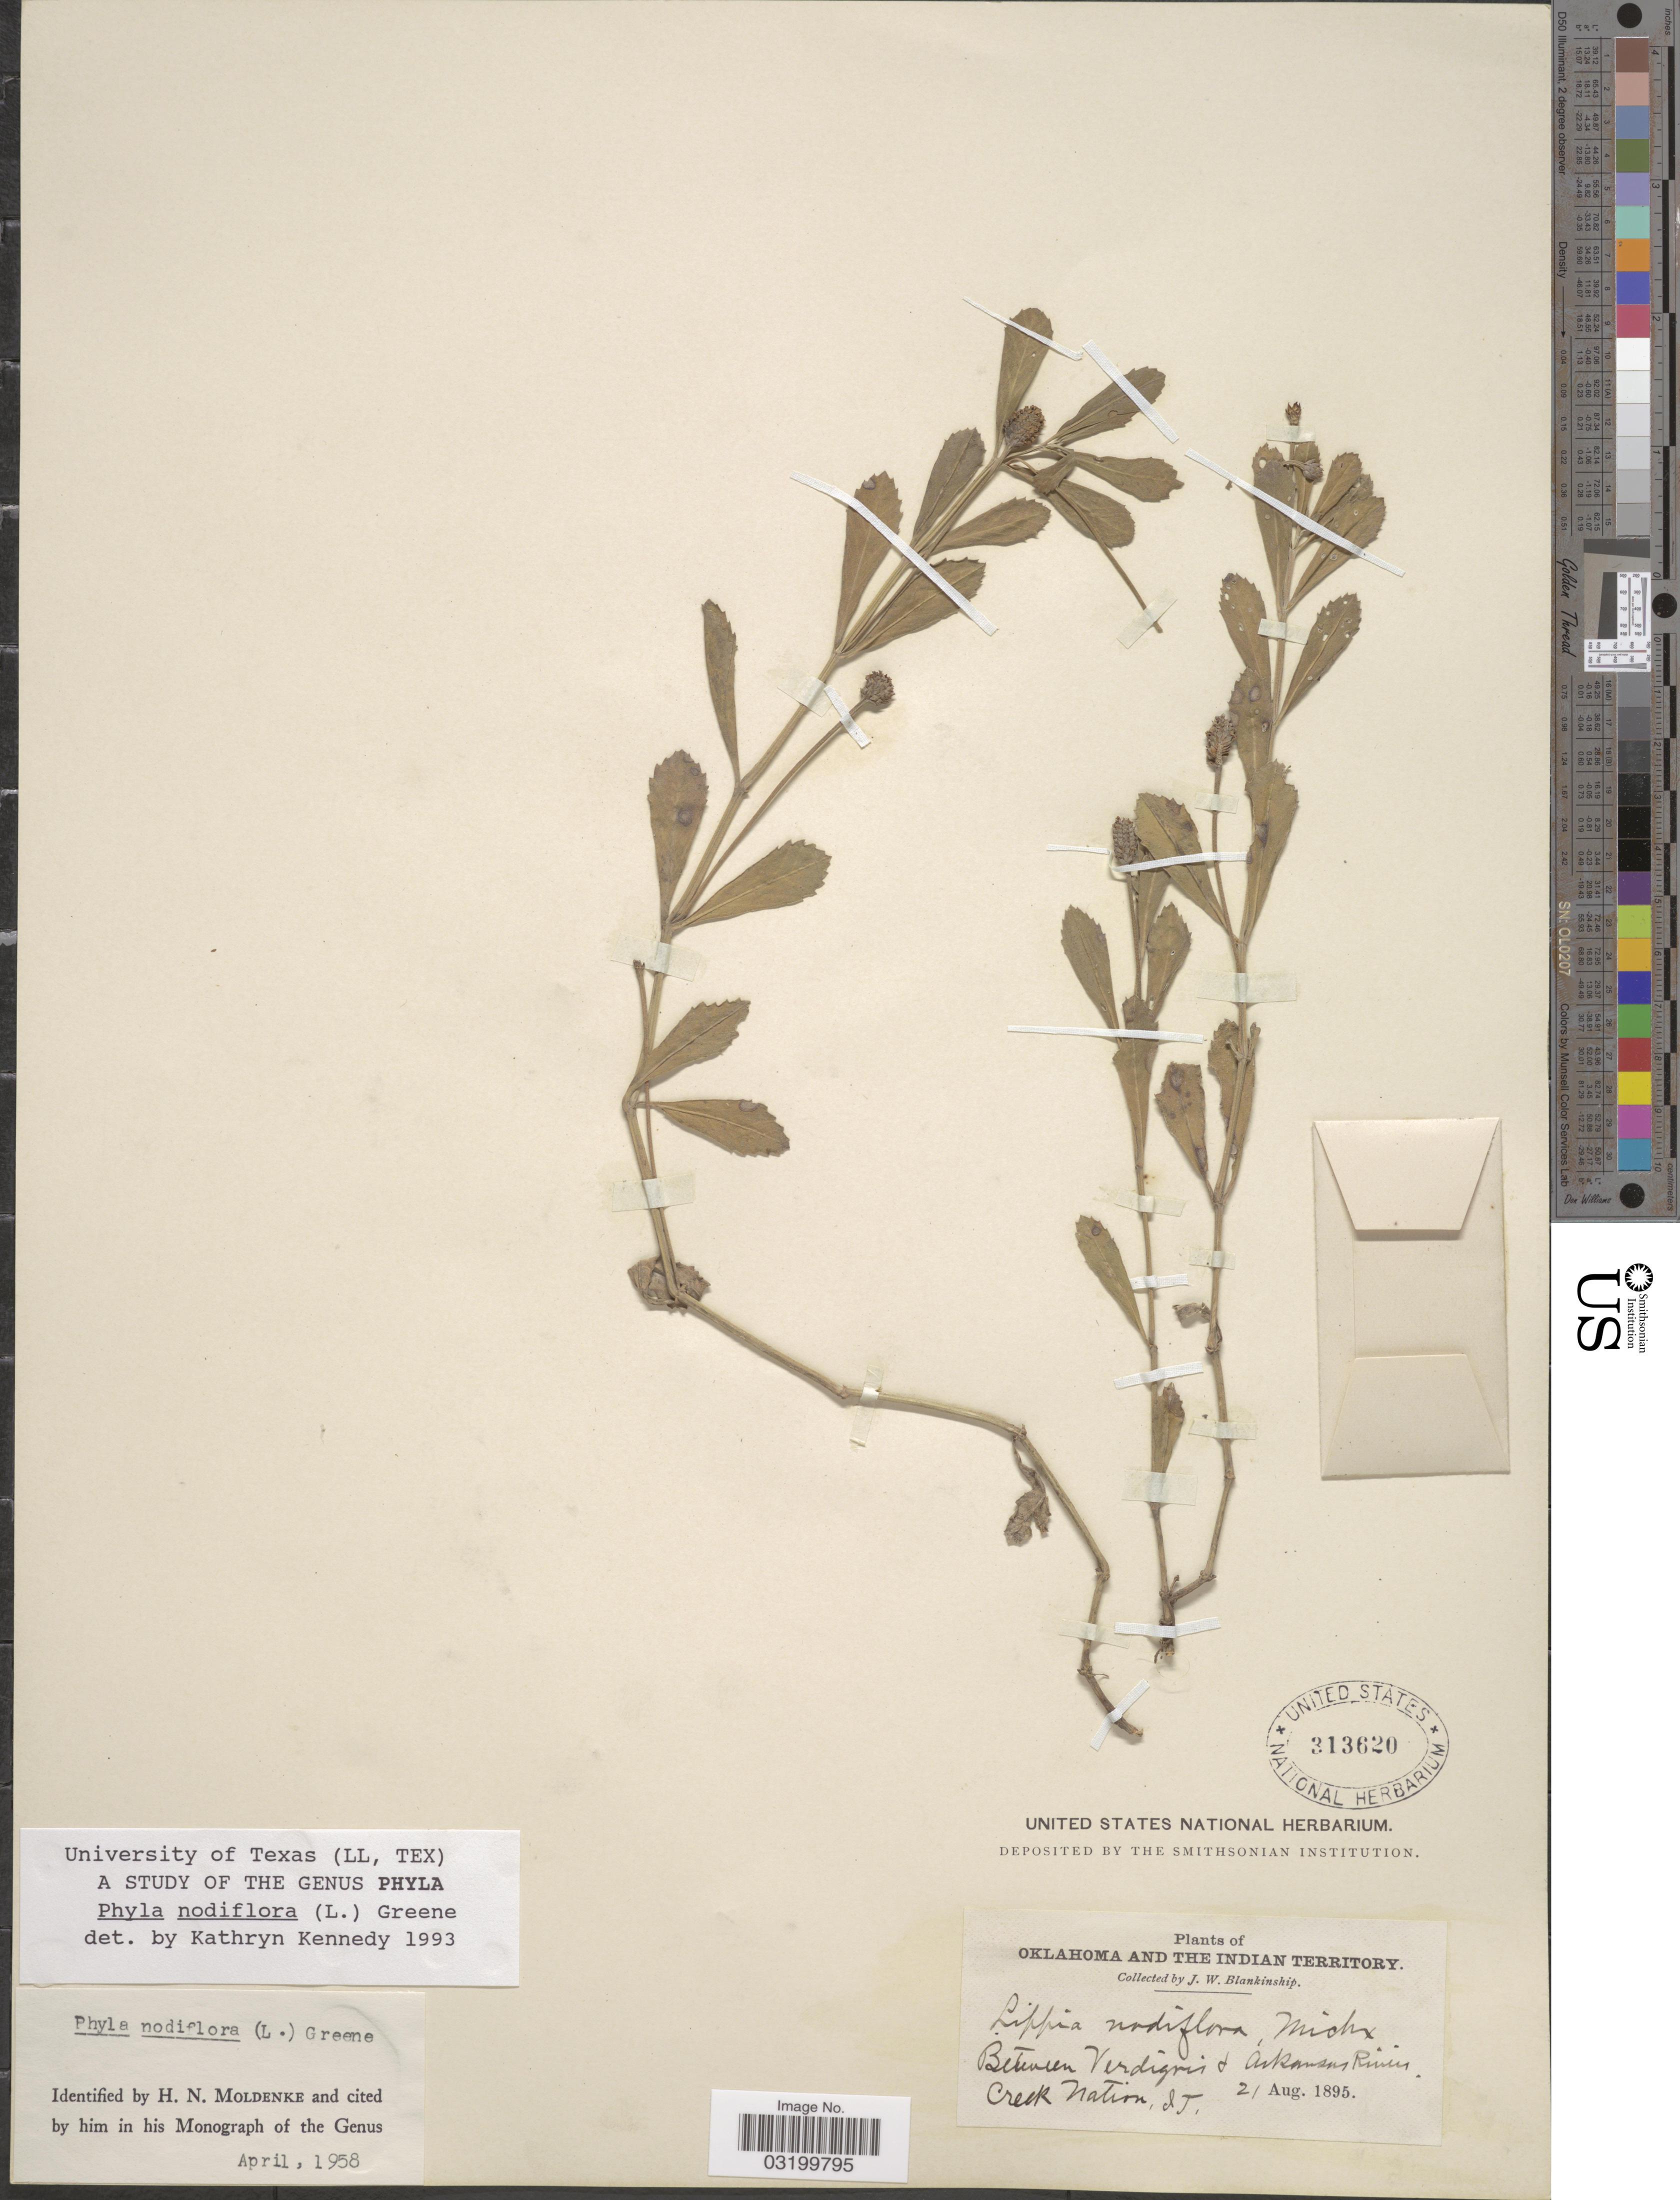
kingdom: Plantae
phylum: Tracheophyta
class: Magnoliopsida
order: Lamiales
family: Verbenaceae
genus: Phyla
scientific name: Phyla nodiflora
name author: (L.) Greene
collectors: J. W. Blankinship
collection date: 1895-08-21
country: United States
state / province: Oklahoma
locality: Indian Territory. Between Verdigris & Arkansas River. Creek Nation. I.T.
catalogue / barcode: US 313620